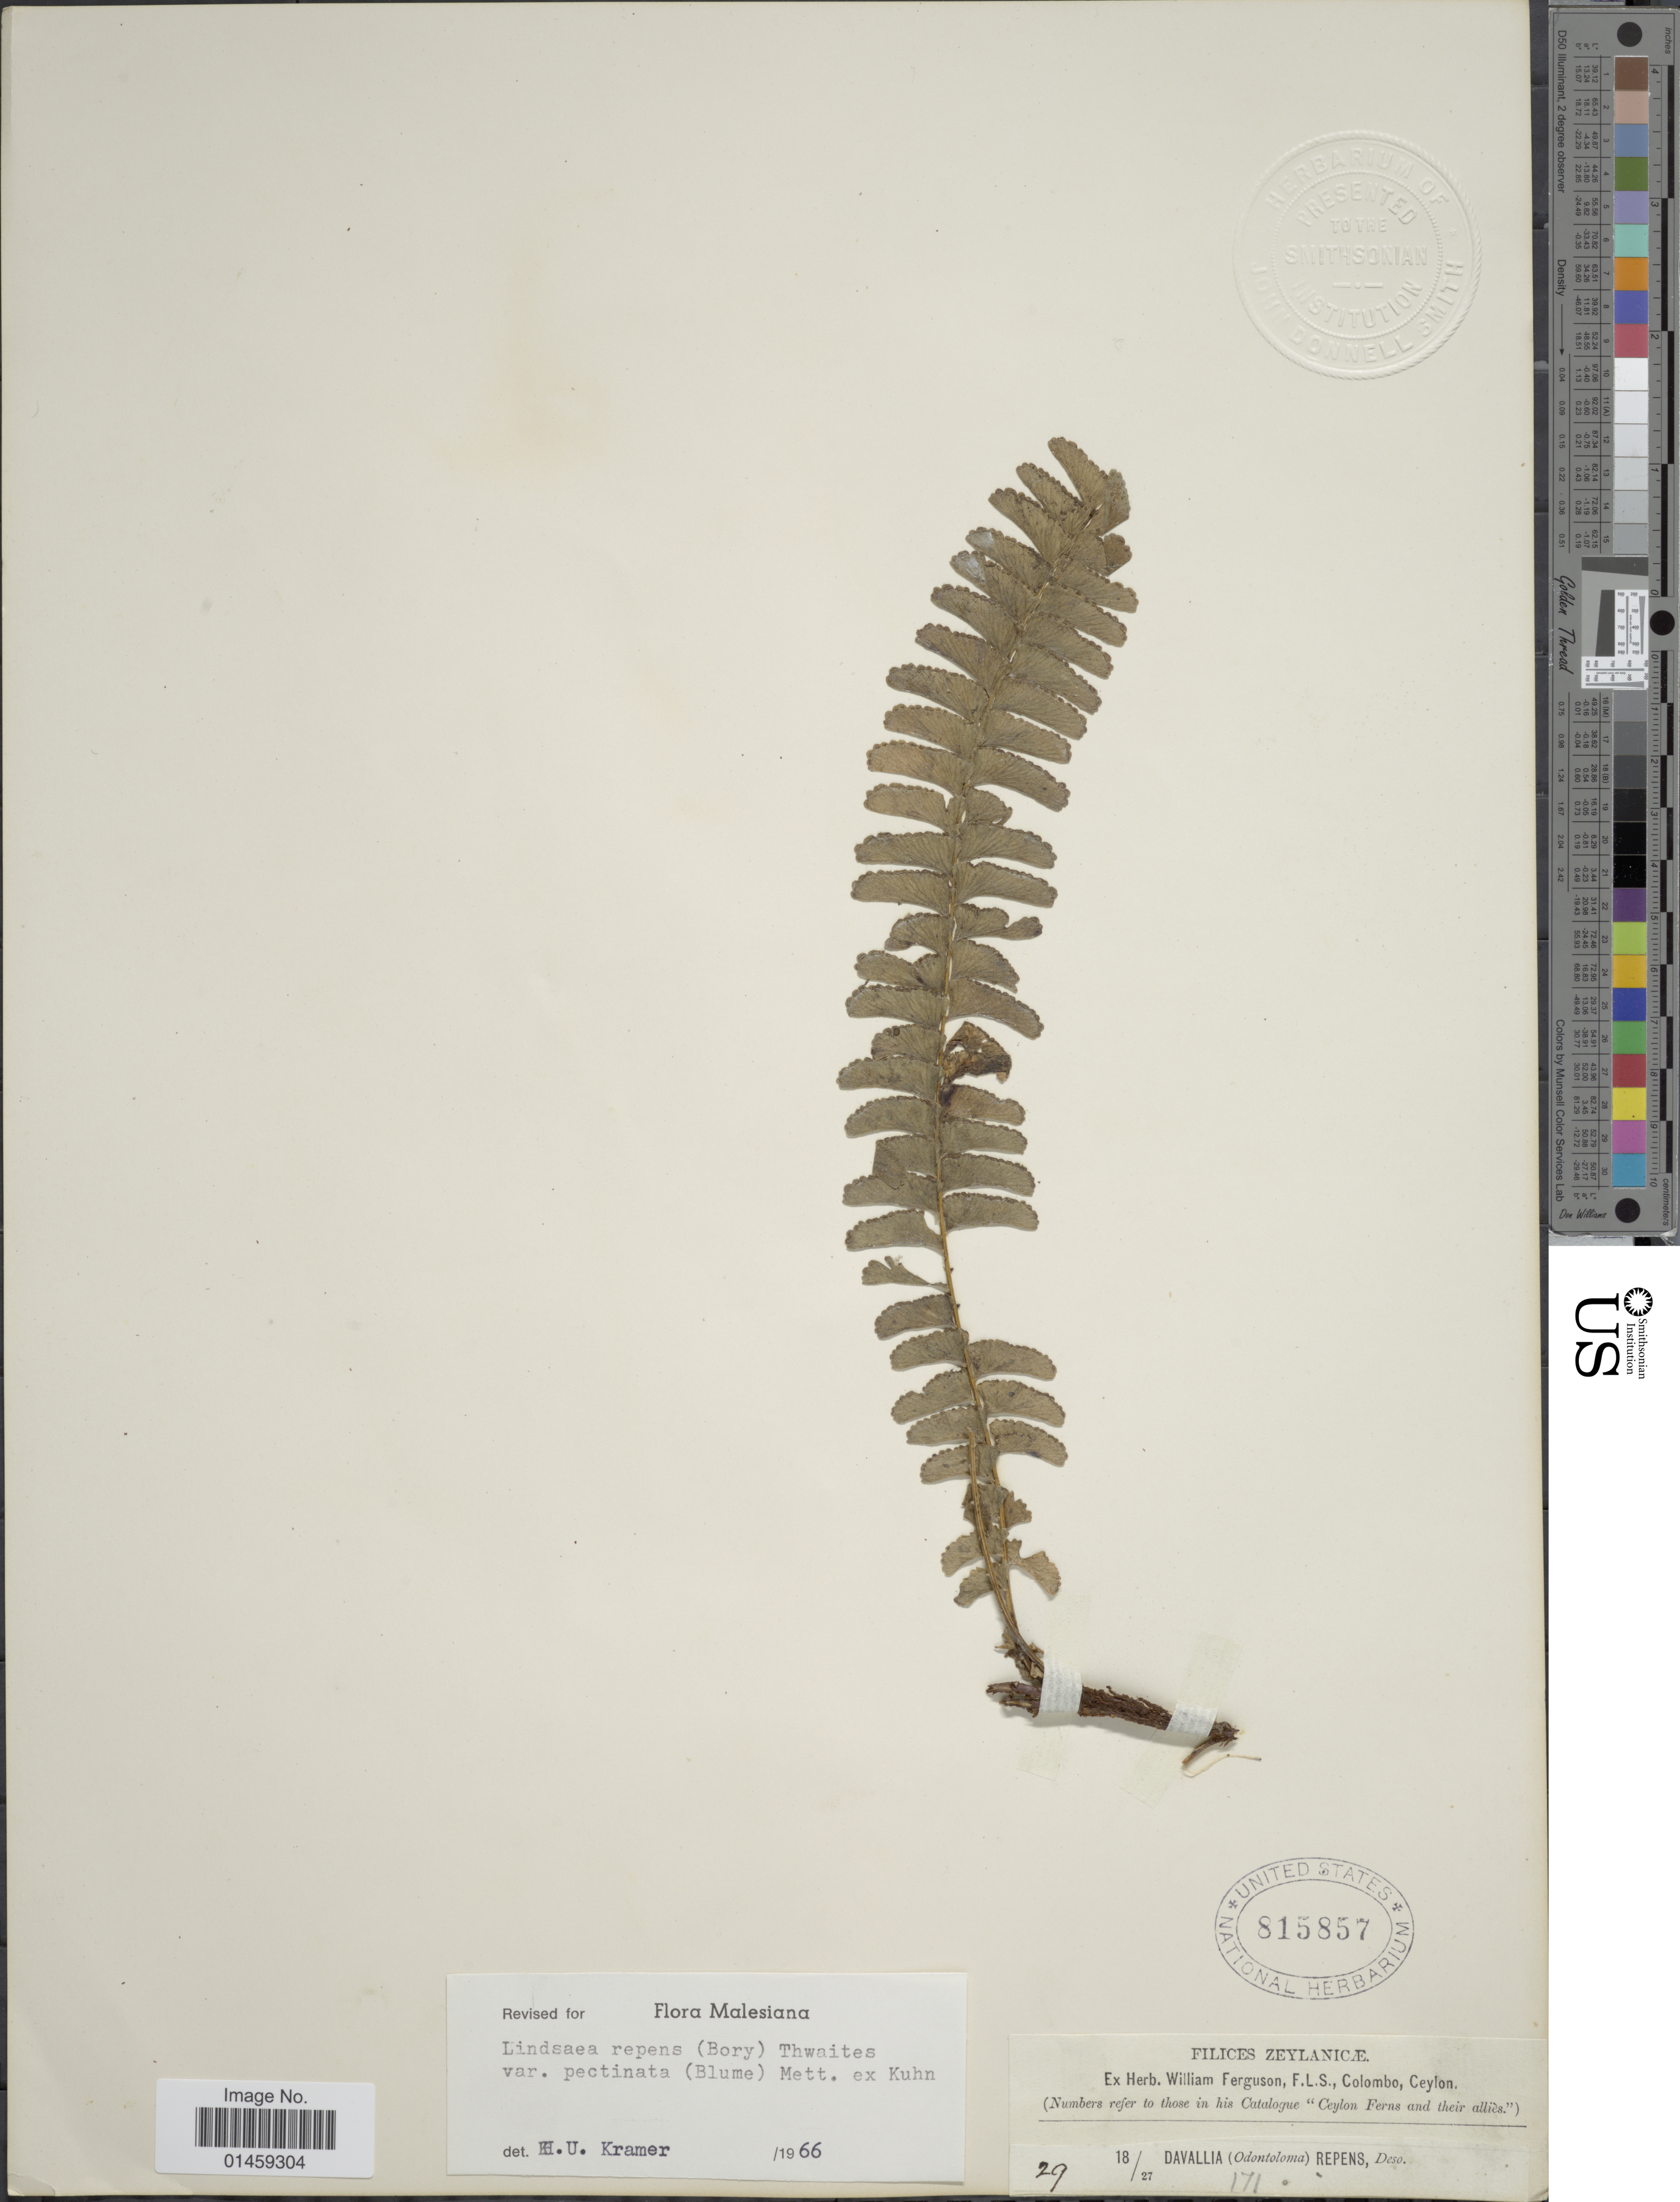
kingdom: Plantae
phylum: Tracheophyta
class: Polypodiopsida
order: Polypodiales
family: Lindsaeaceae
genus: Lindsaea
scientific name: Lindsaea repens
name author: (Bory) Thwaites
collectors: ex herb. W. Ferguson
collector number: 29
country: Sri Lanka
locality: Filices Zeylanicae. F.L.S., Colombo, Ceylon.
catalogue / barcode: US 815857